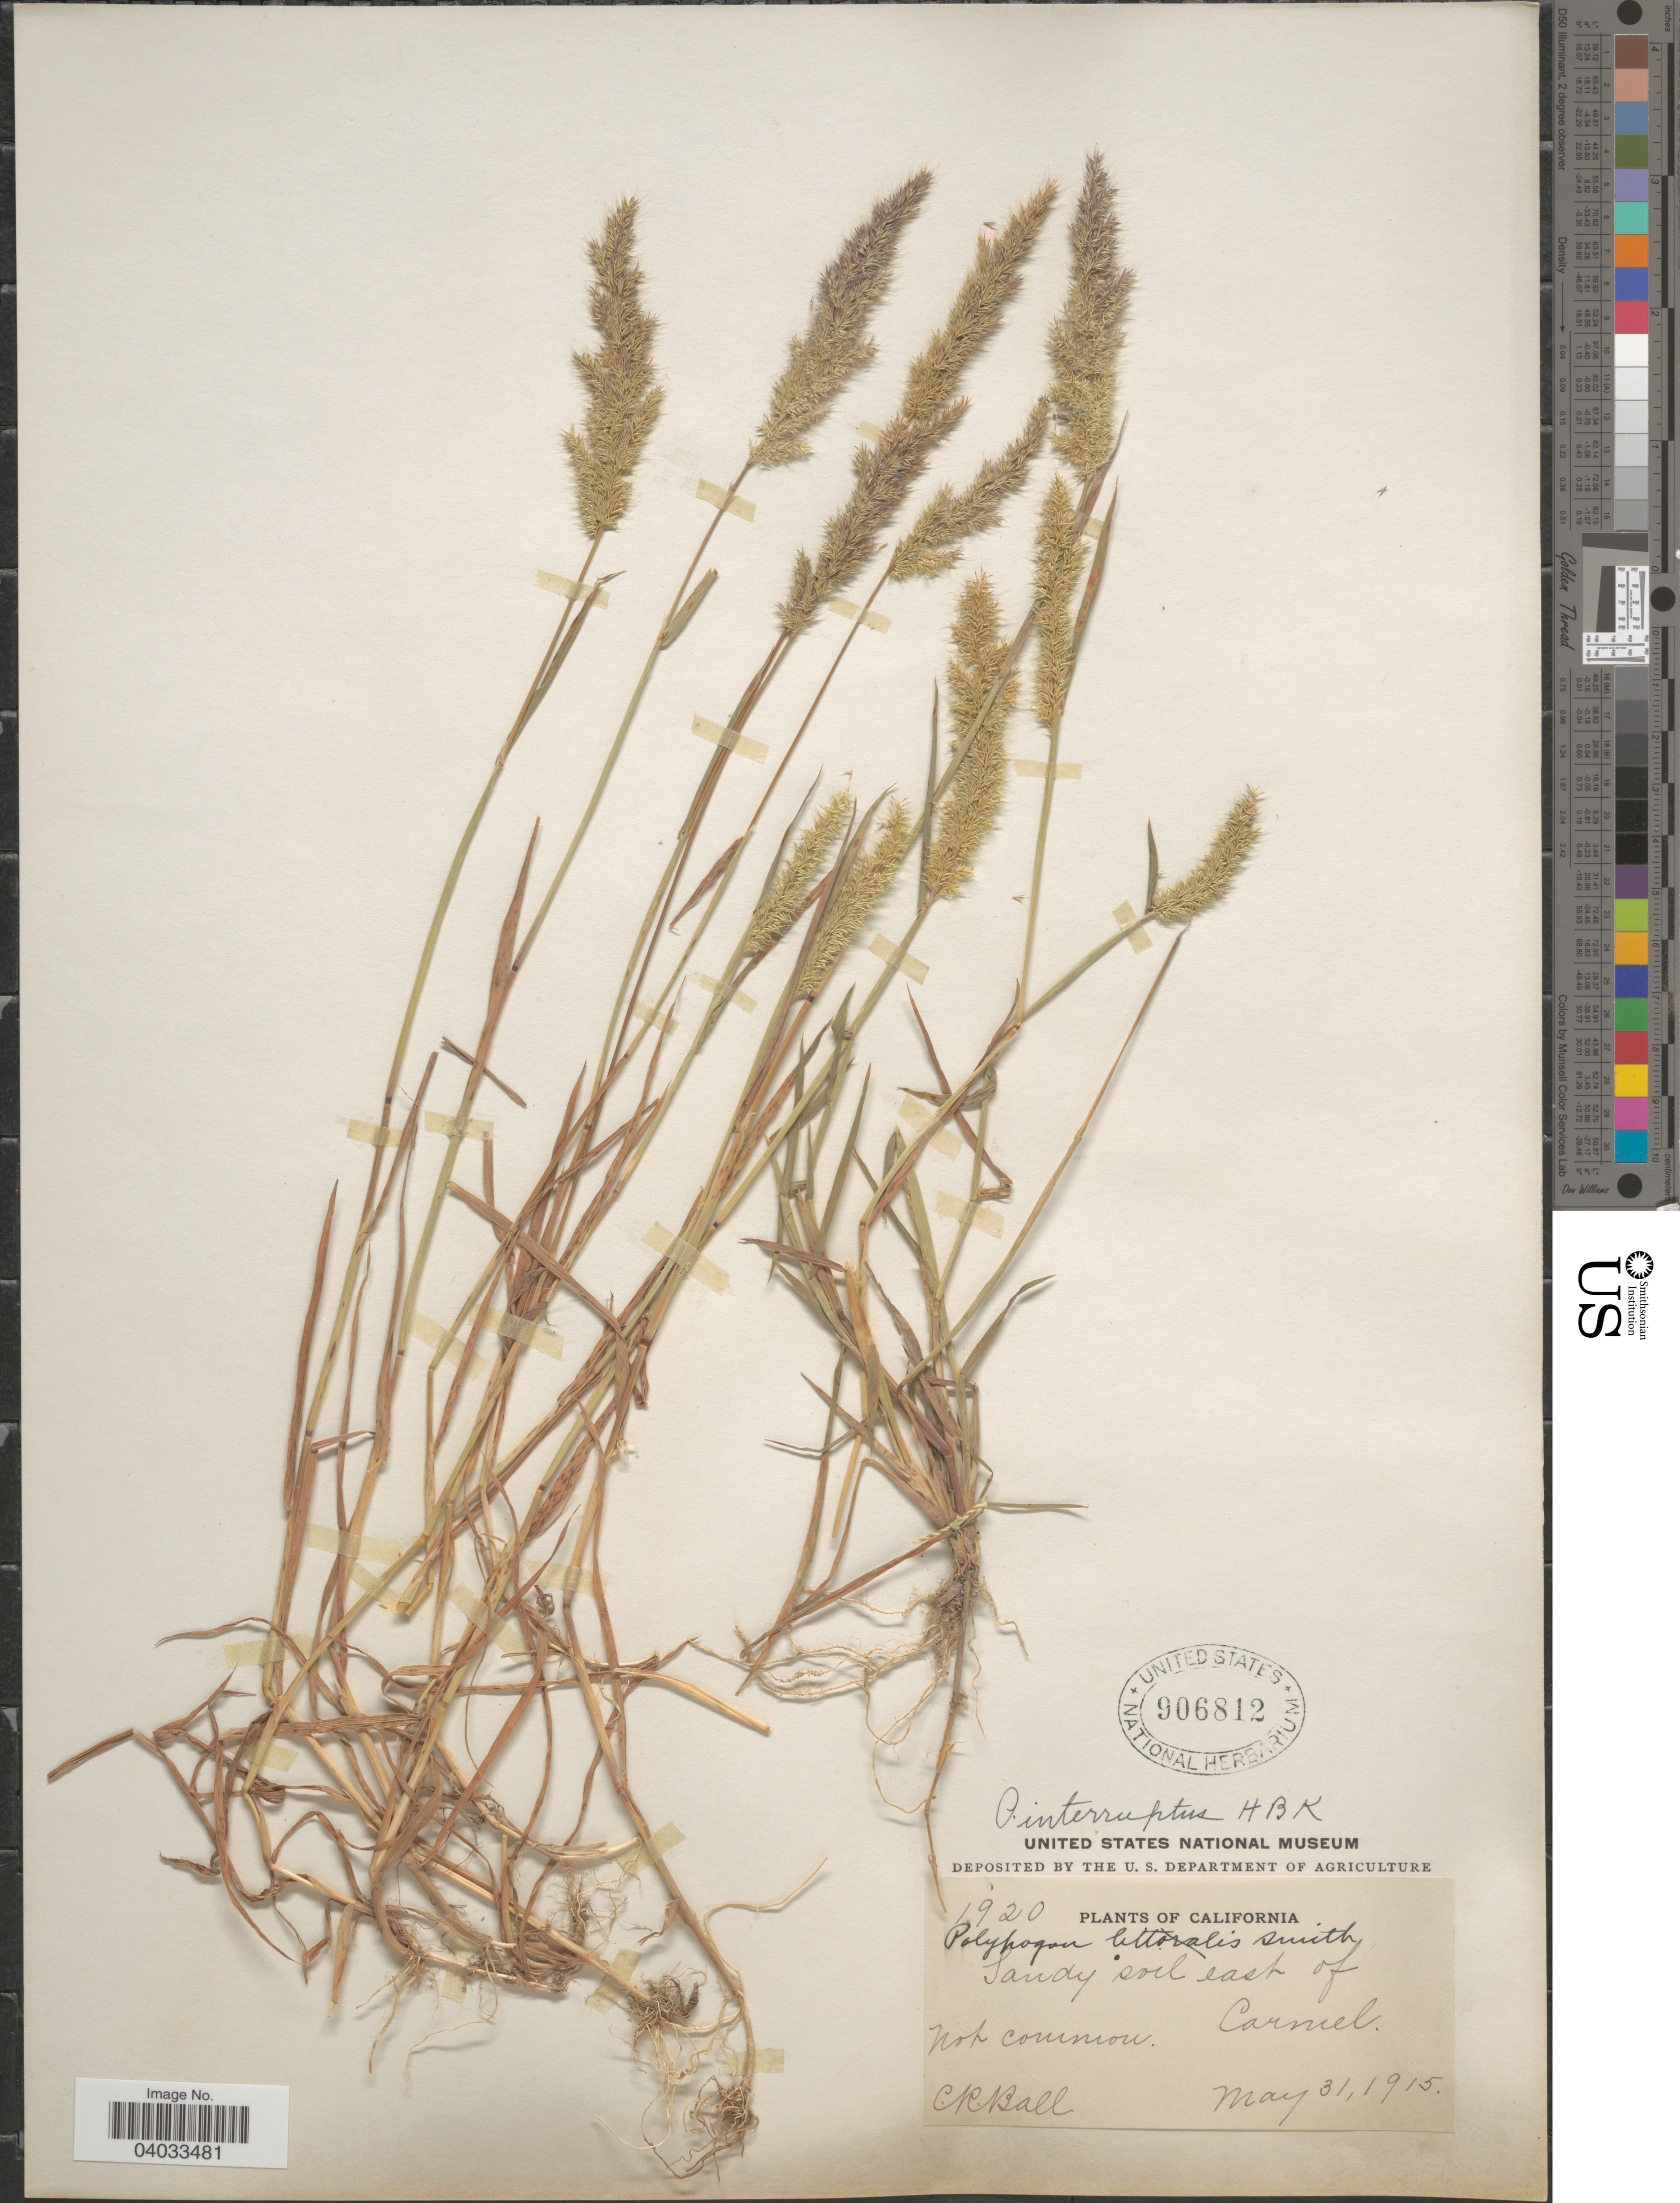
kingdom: Plantae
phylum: Tracheophyta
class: Liliopsida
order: Poales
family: Poaceae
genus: Polypogon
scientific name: Polypogon interruptus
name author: Kunth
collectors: C. R. Ball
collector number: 1920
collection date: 1915-05-31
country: United States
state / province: California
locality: Carmel.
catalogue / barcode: US 906812